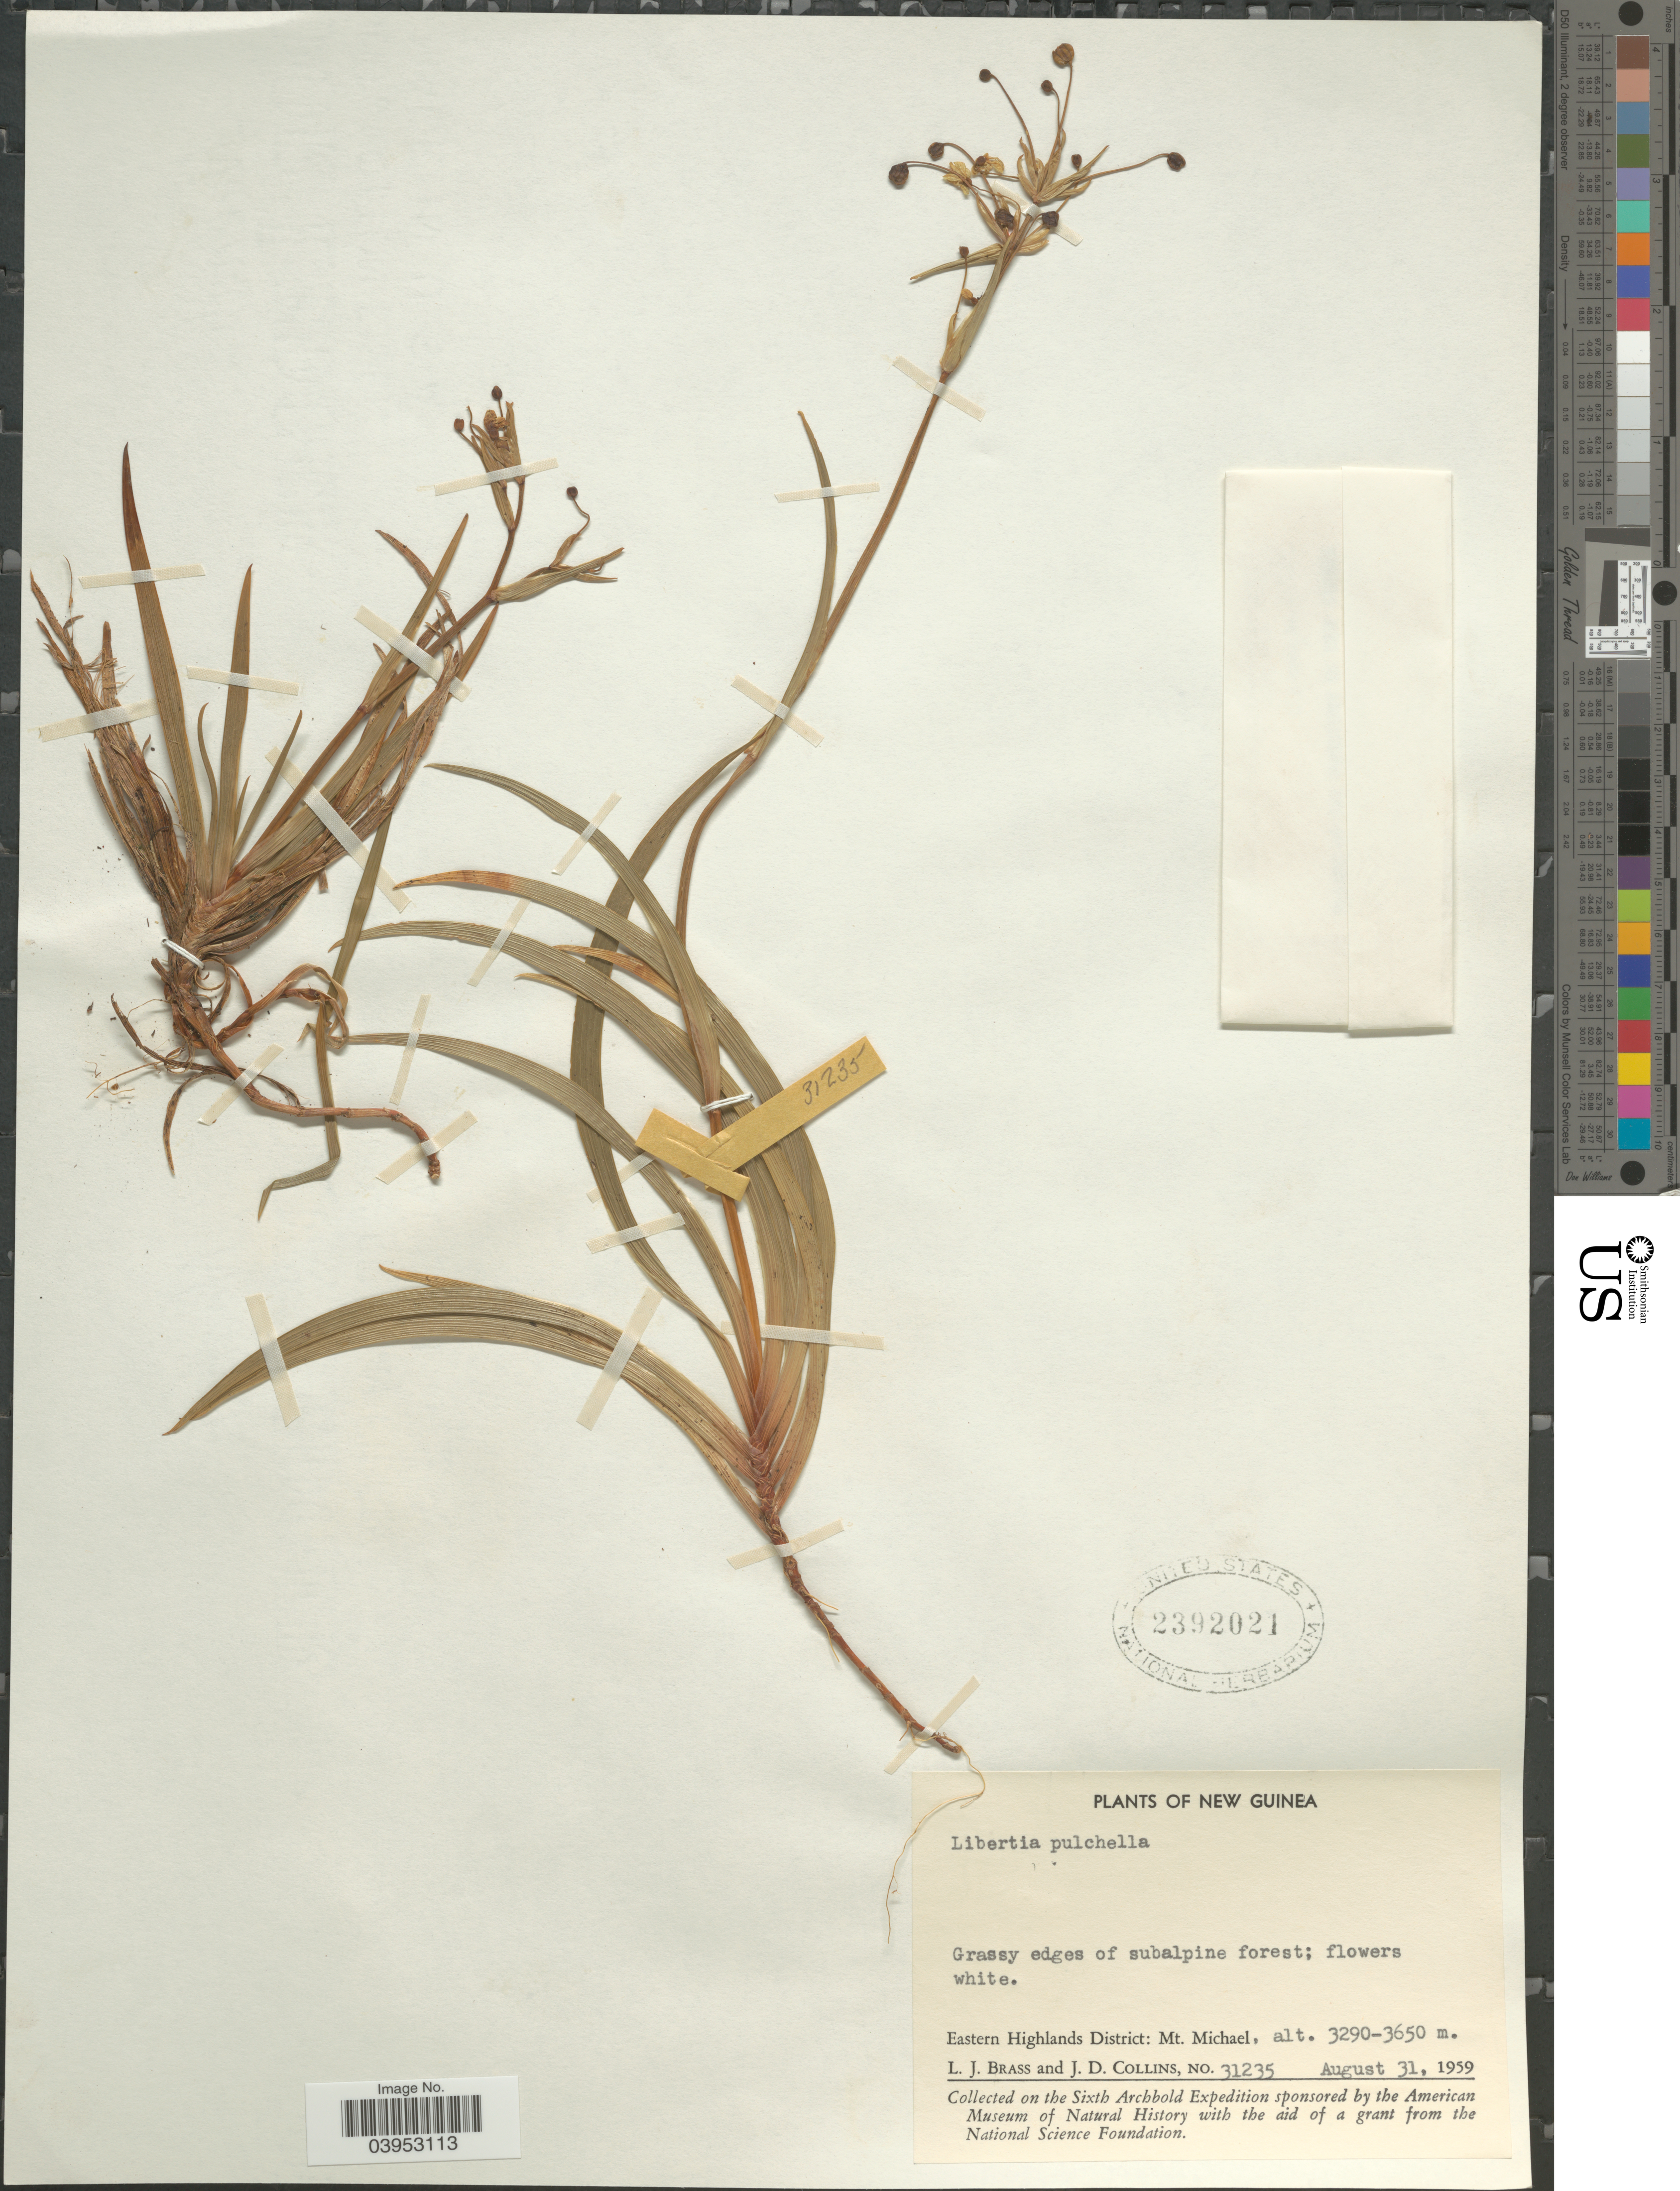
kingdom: Plantae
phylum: Tracheophyta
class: Liliopsida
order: Asparagales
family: Iridaceae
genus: Libertia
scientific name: Libertia pulchella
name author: (R. Br.) Spreng.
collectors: L. J. Brass & J. Collins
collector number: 31235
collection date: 1959-08-31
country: Papua New Guinea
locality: New Guinea. Grassy edges of subalpine forest; Eastern Highlands District: Mt. Michael.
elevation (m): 3290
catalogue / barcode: US 2392021